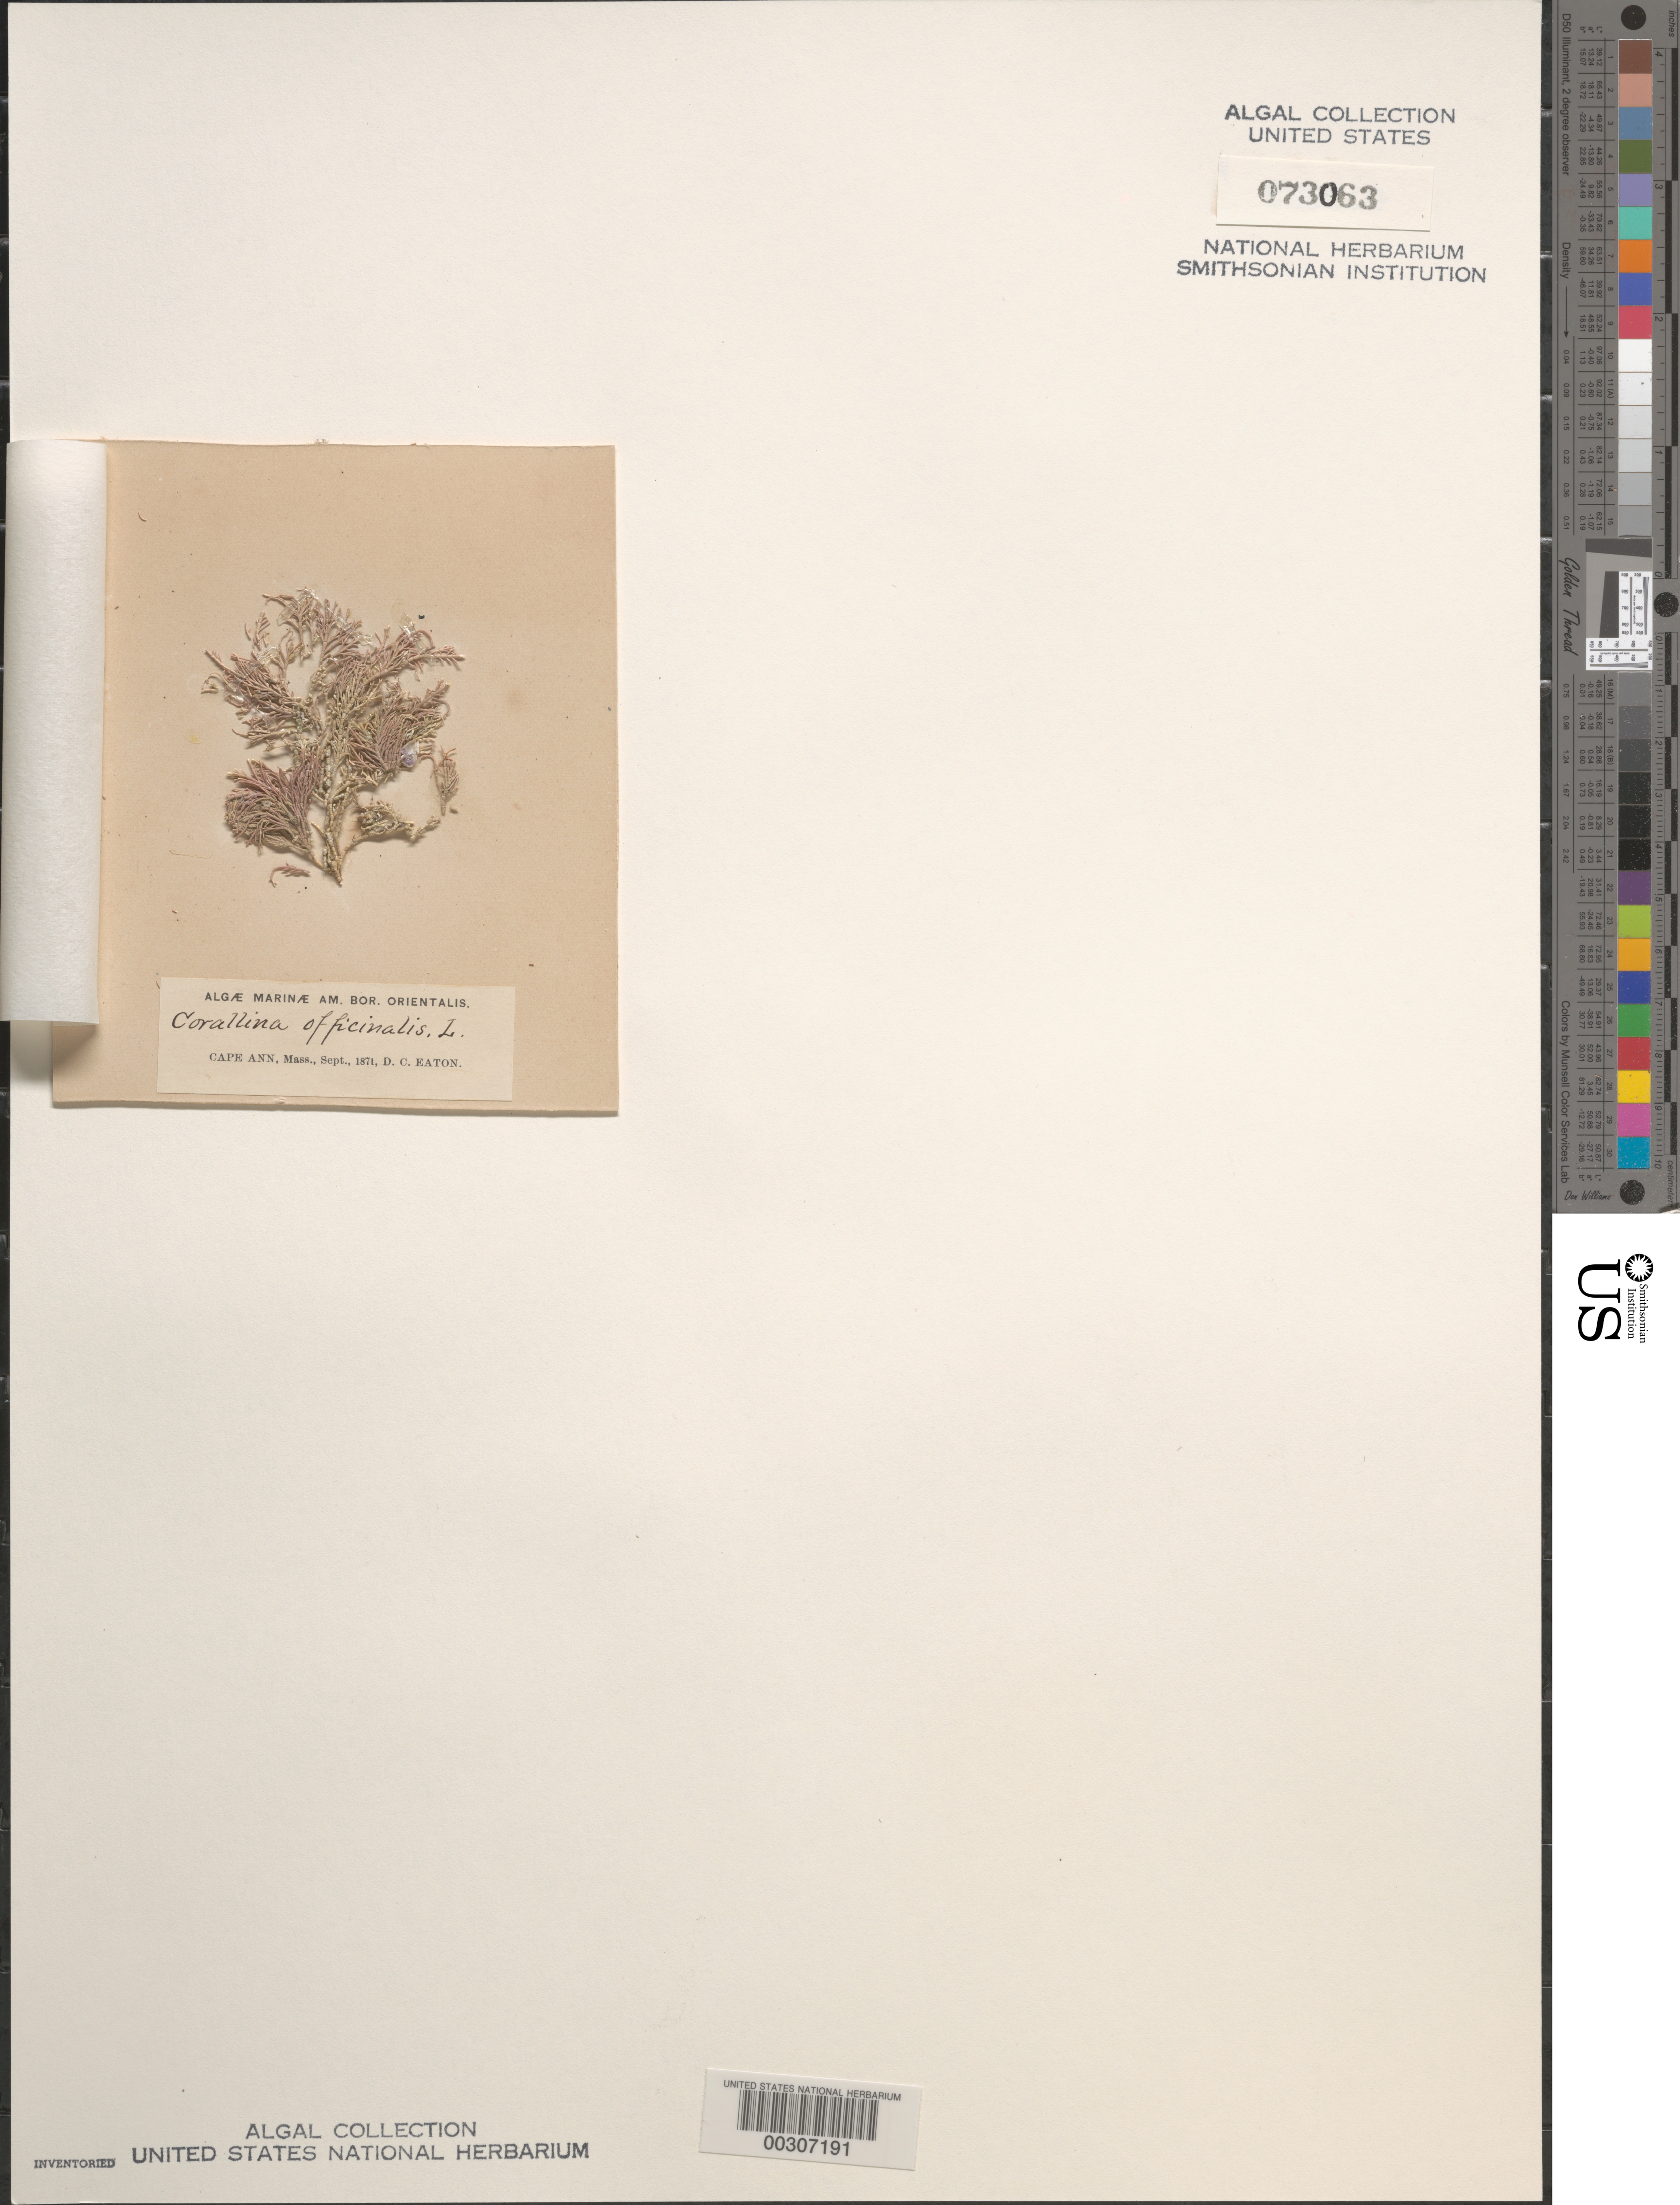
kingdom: Plantae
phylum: Rhodophyta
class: Florideophyceae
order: Corallinales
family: Corallinaceae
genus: Corallina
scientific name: Corallina officinalis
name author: L.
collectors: D. C. Eaton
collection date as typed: Sep 1871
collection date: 1871-09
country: United States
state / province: Massachusetts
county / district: Essex County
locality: Cape Ann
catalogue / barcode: US 73063